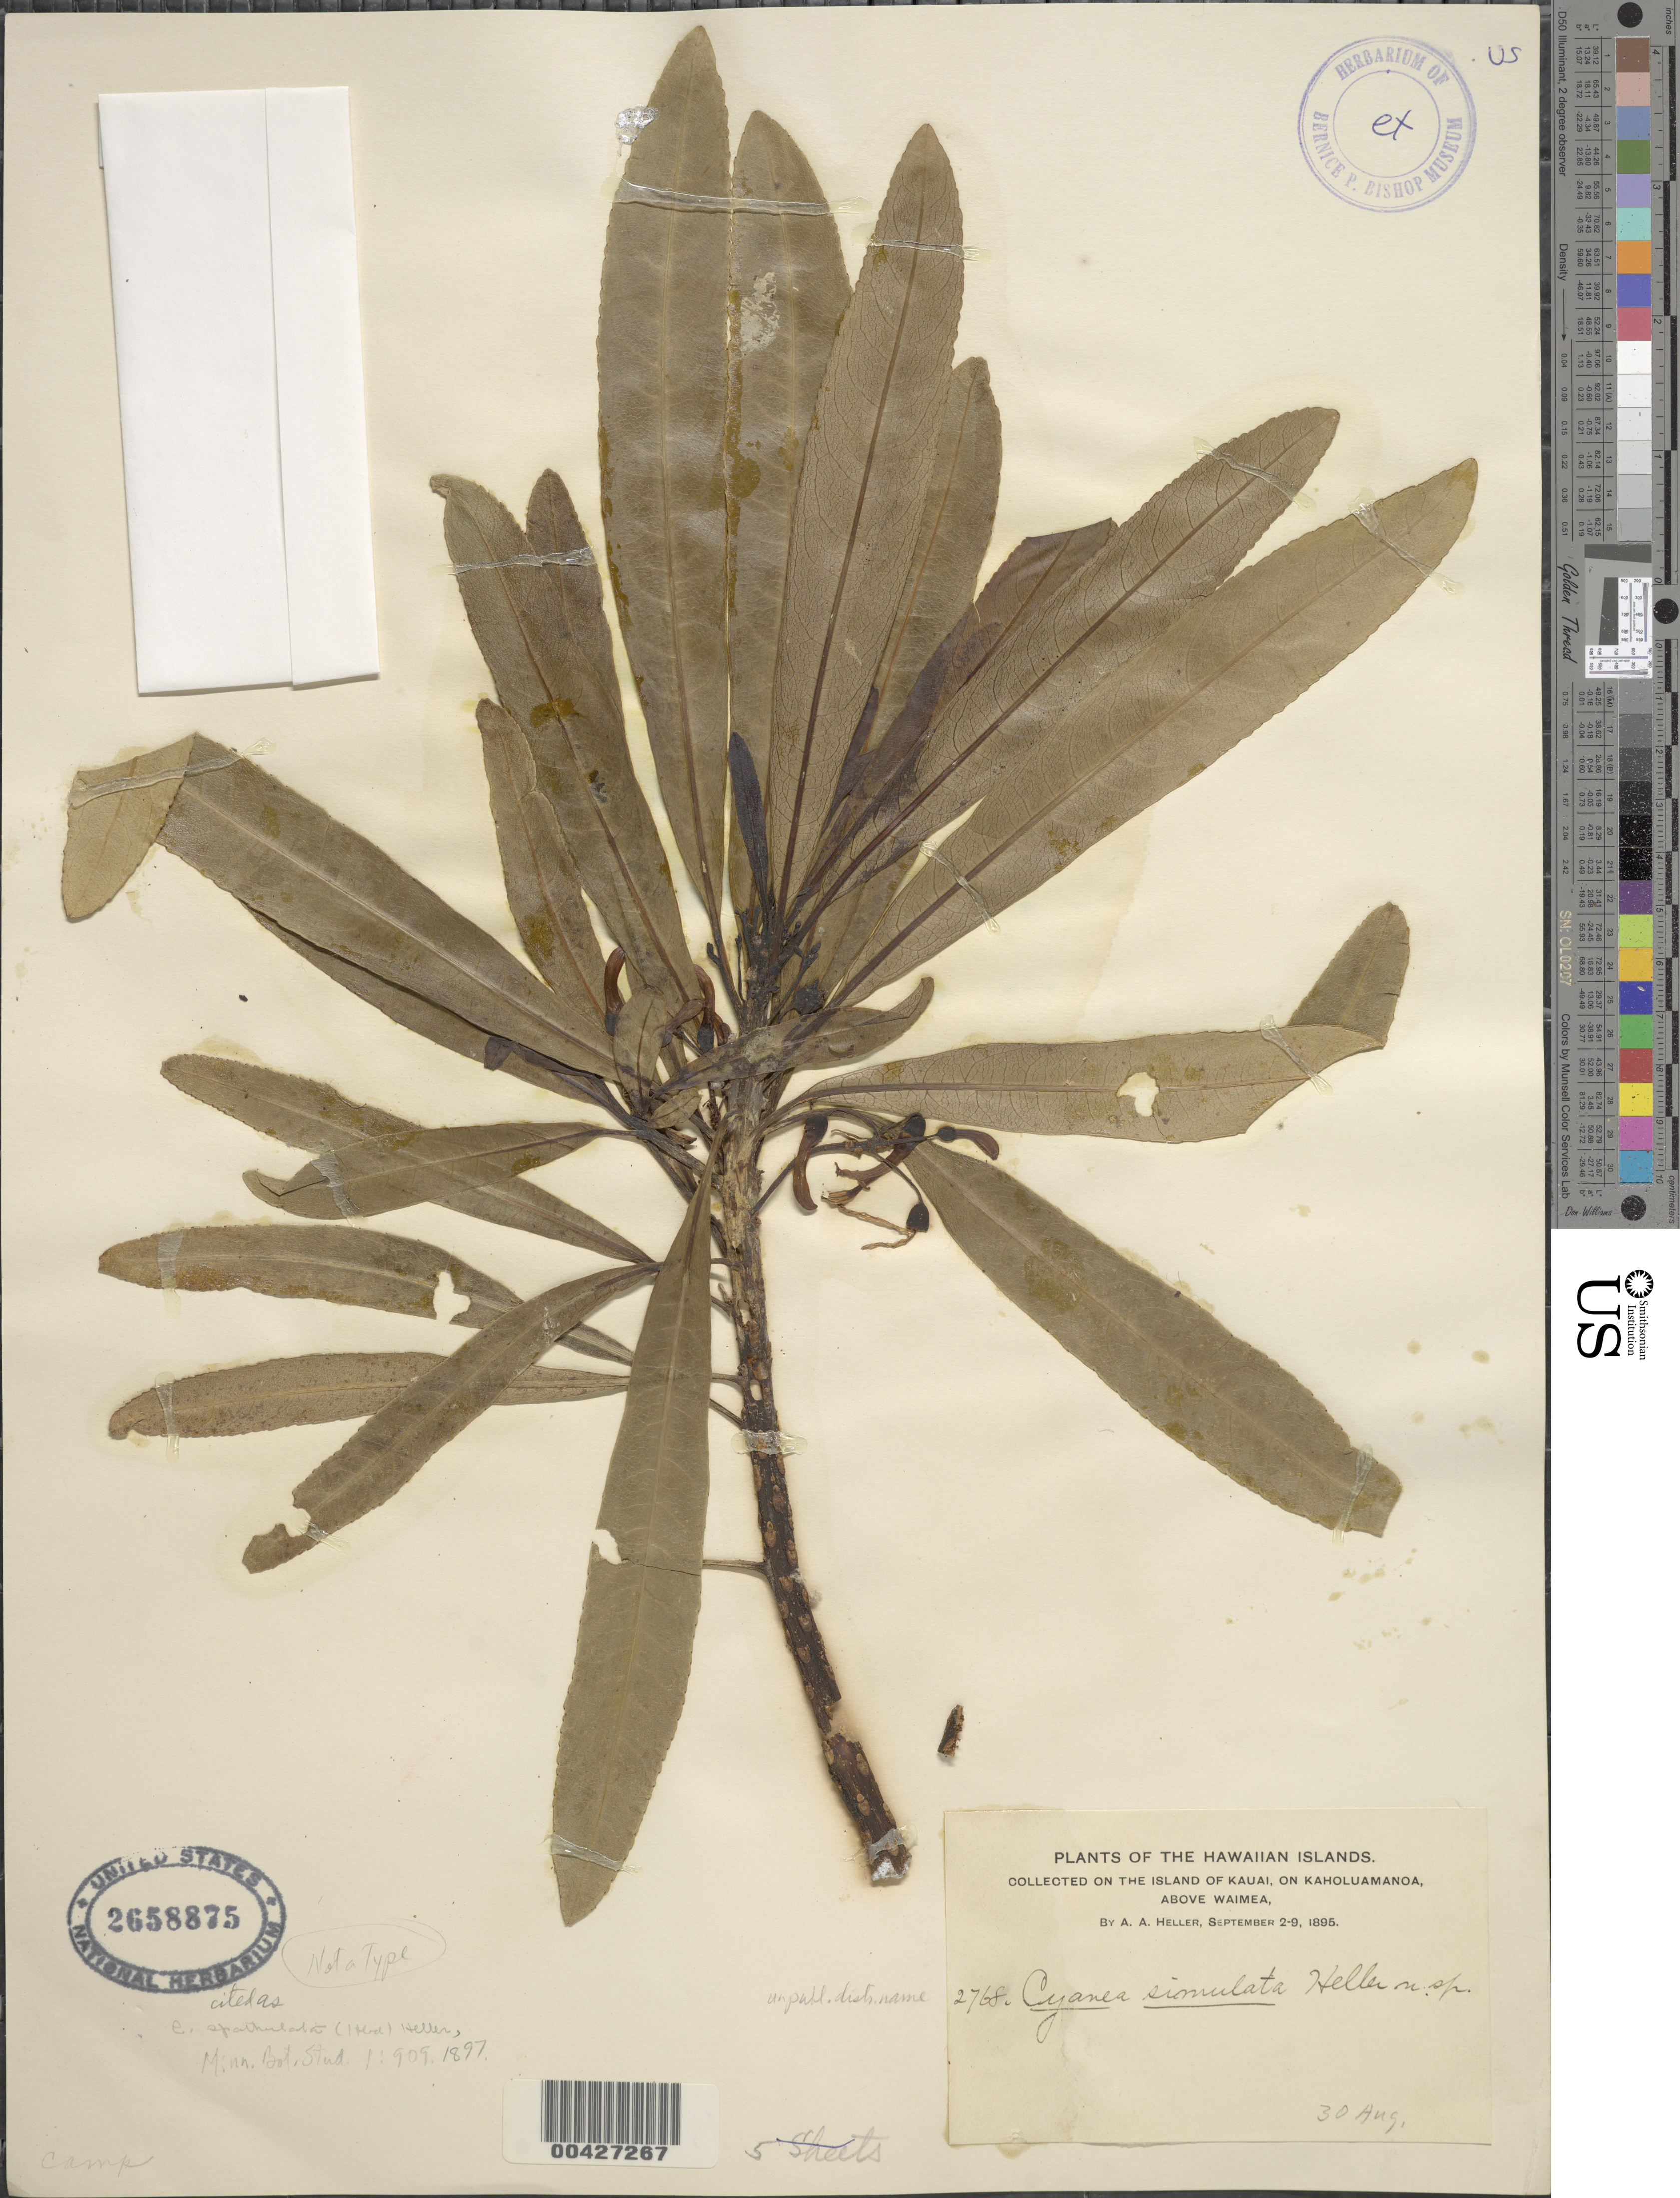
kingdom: Plantae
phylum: Tracheophyta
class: Magnoliopsida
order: Asterales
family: Campanulaceae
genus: Cyanea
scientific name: Cyanea spathulata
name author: (Hillebr.) A. Heller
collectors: A. A. Heller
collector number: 2768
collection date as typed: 2 Sep 1895 to 9 Sep 1895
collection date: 1895-09-02/1895-09-09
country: United States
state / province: Hawaii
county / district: Kauai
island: Kaua'i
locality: On Kaholuamanoa, Above Waimea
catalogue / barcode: US 2658875